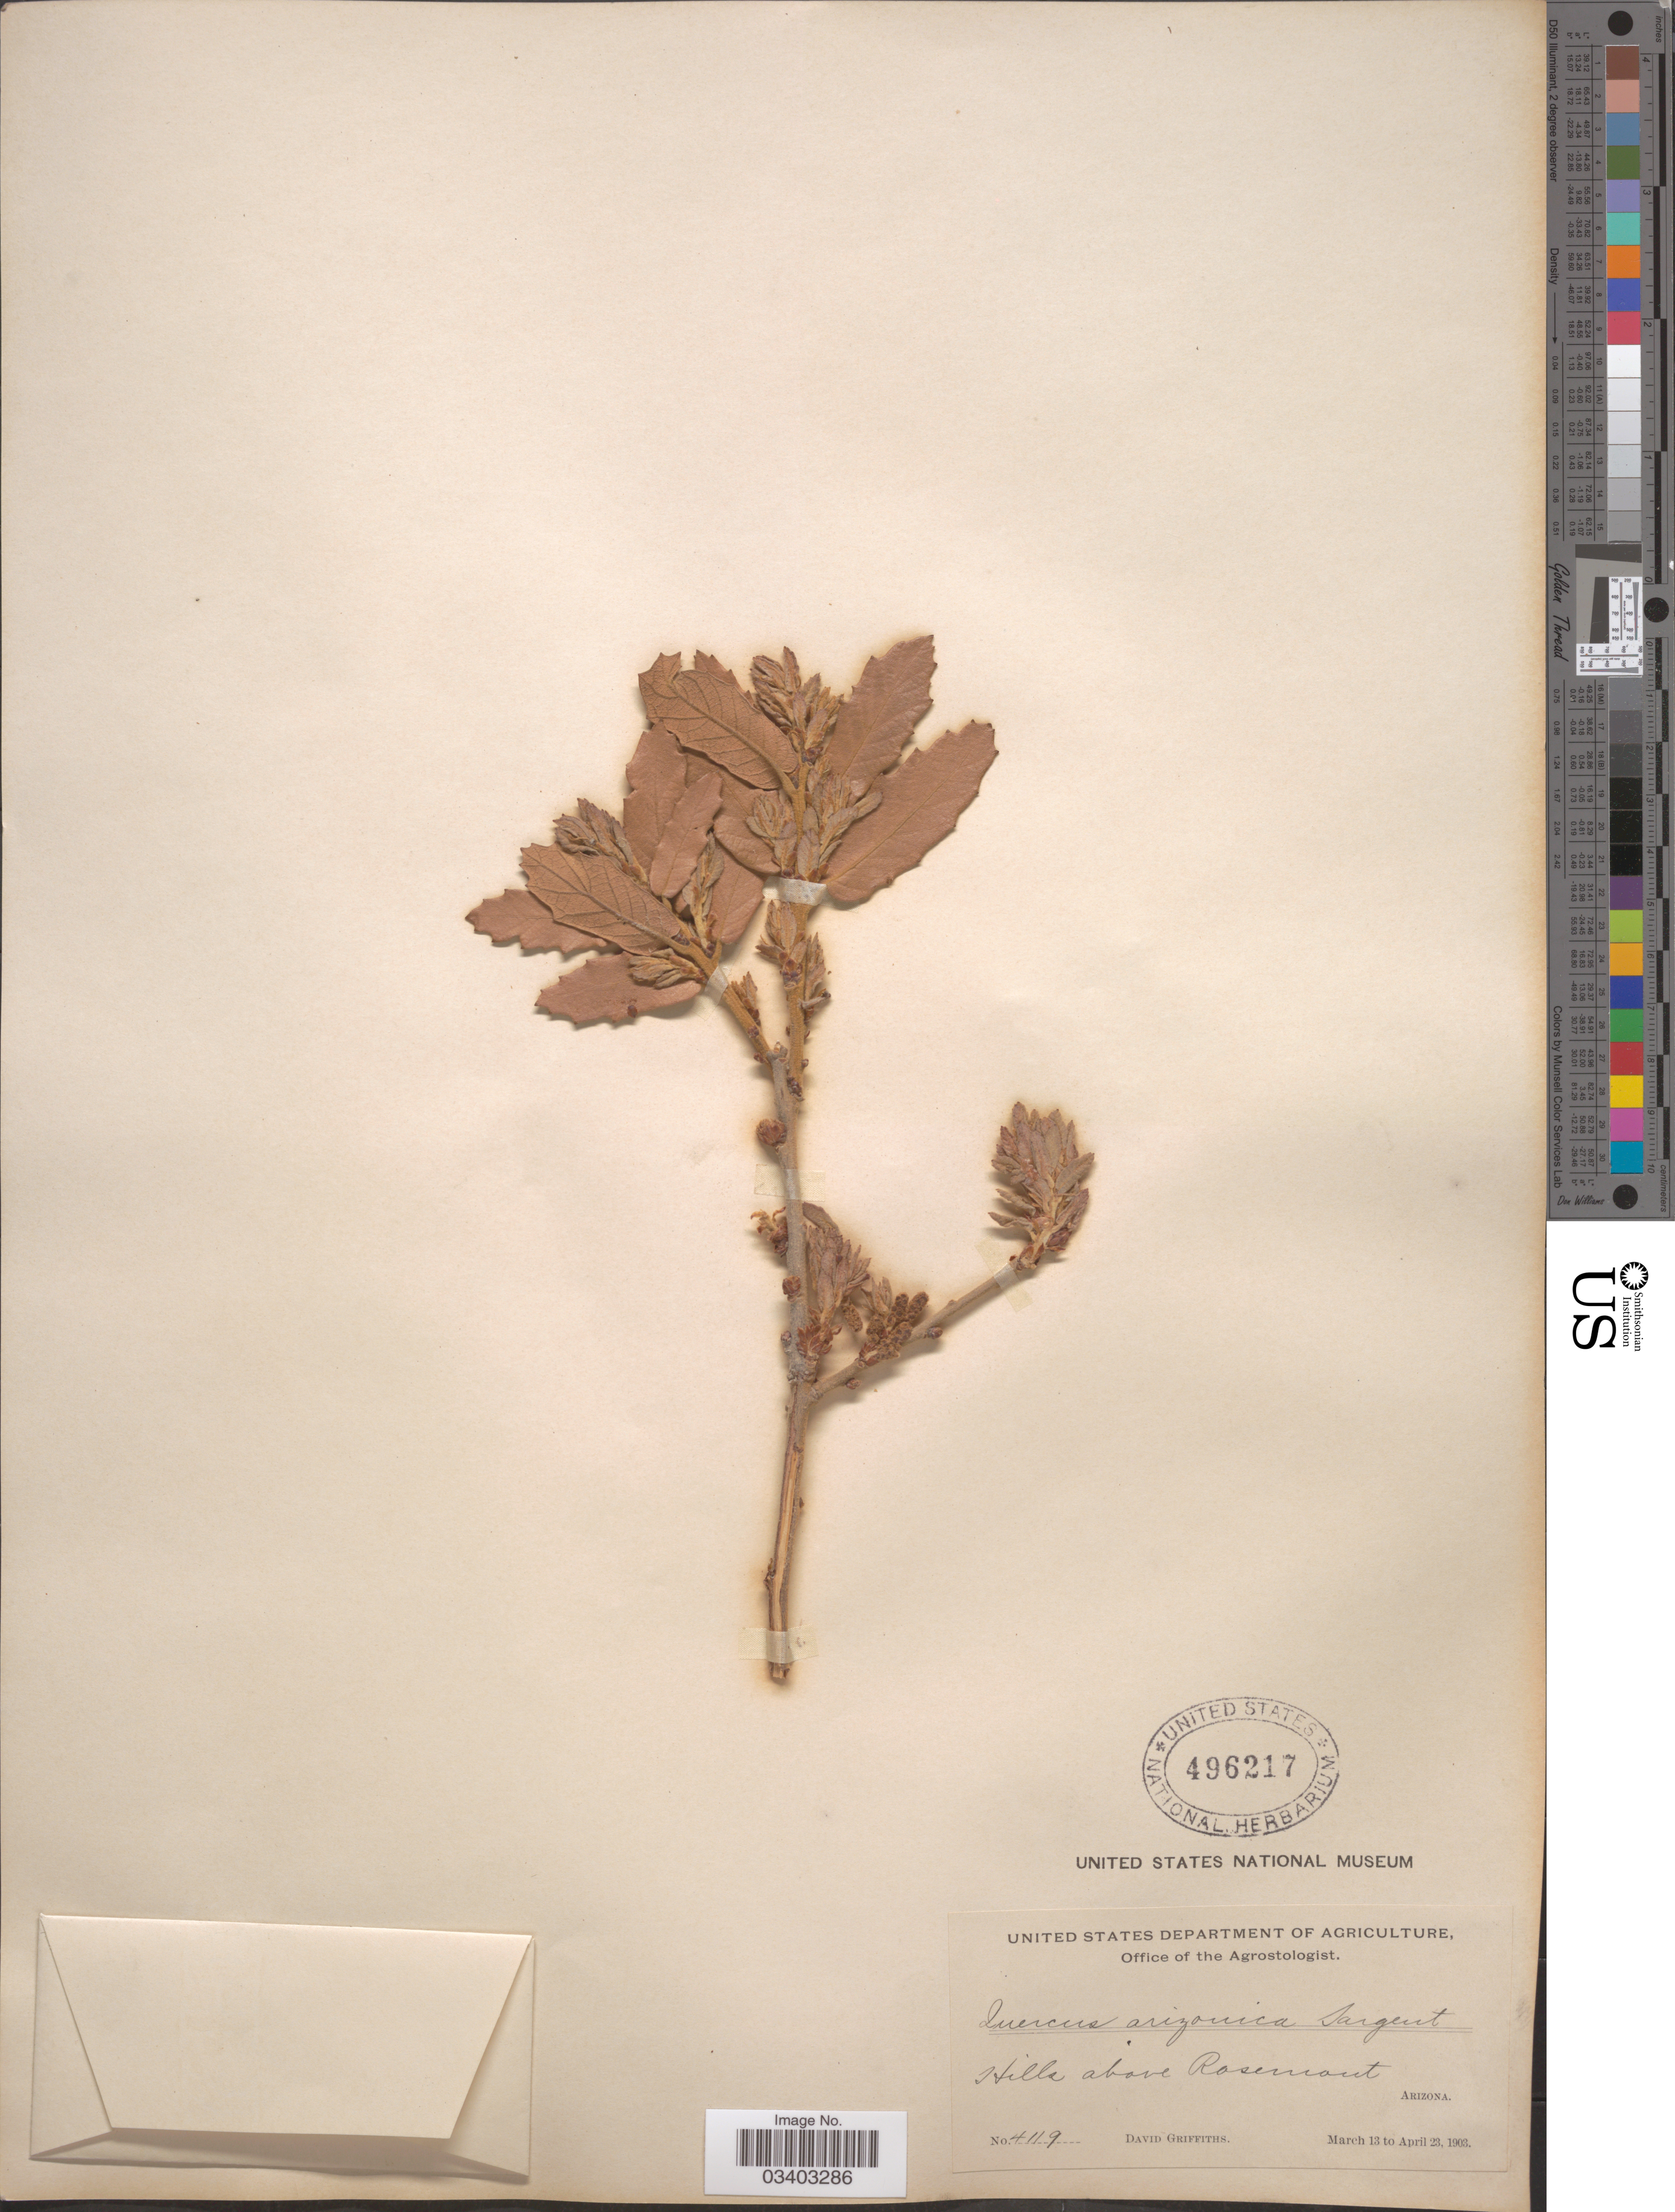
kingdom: Plantae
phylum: Tracheophyta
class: Magnoliopsida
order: Fagales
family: Fagaceae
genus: Quercus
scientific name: Quercus arizonica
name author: Sarg.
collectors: D. Griffiths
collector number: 4119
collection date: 1903-03-13/1903-04-23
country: United States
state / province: Arizona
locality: Hills above Rosemont.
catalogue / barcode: US 496217